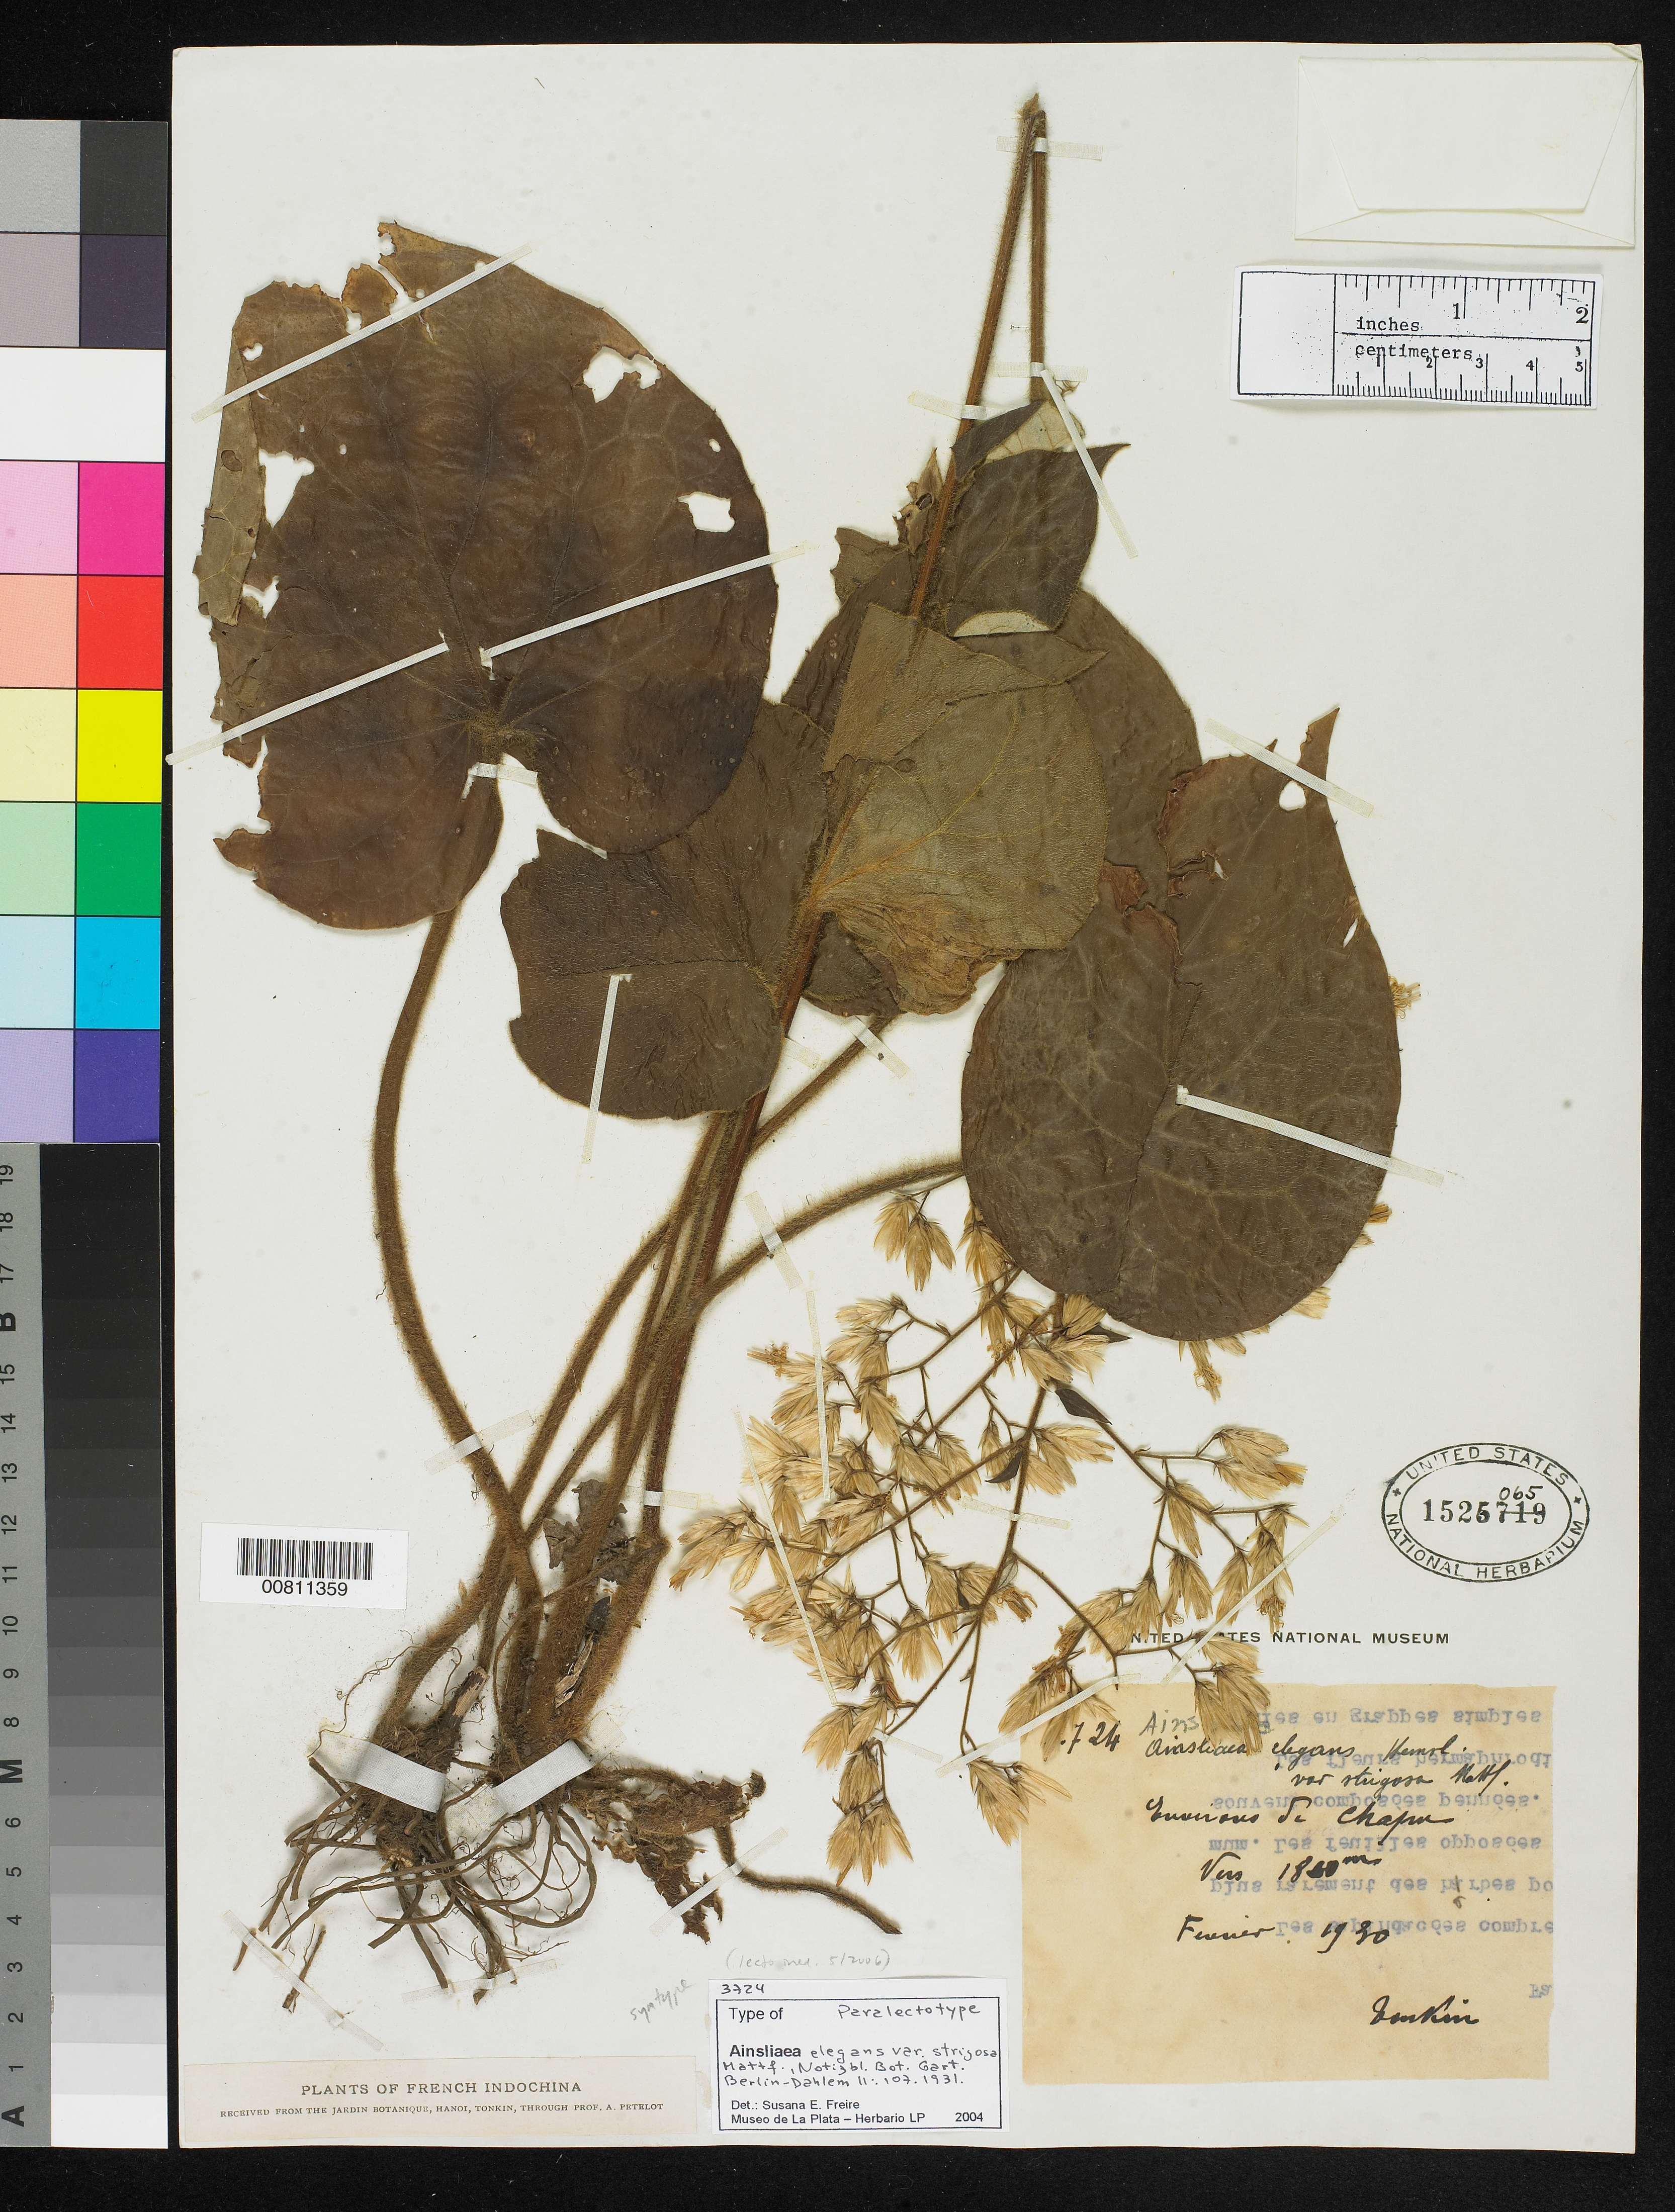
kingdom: Plantae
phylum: Tracheophyta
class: Magnoliopsida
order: Asterales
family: Asteraceae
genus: Ainsliaea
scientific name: Ainsliaea elegans var. strigosa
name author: Mattf.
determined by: Freire, S. E., (LP), Museo de La Plata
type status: Syntype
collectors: A. Petelot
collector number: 3724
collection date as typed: Feb 1930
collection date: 1930-02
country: Vietnam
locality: [illegible] de Chapu. Tonkin. [Protologue, "Umgebung von Chapa, Nus, 1800 m"]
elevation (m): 1800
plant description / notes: Annotated by S.E. Freire (2004) as "paralectotype"; lectotype collection is Henry 10891 as designated by Freire, Ann. Missouri Bot. Gard. 94: 118 (2007).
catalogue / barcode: US 1526065